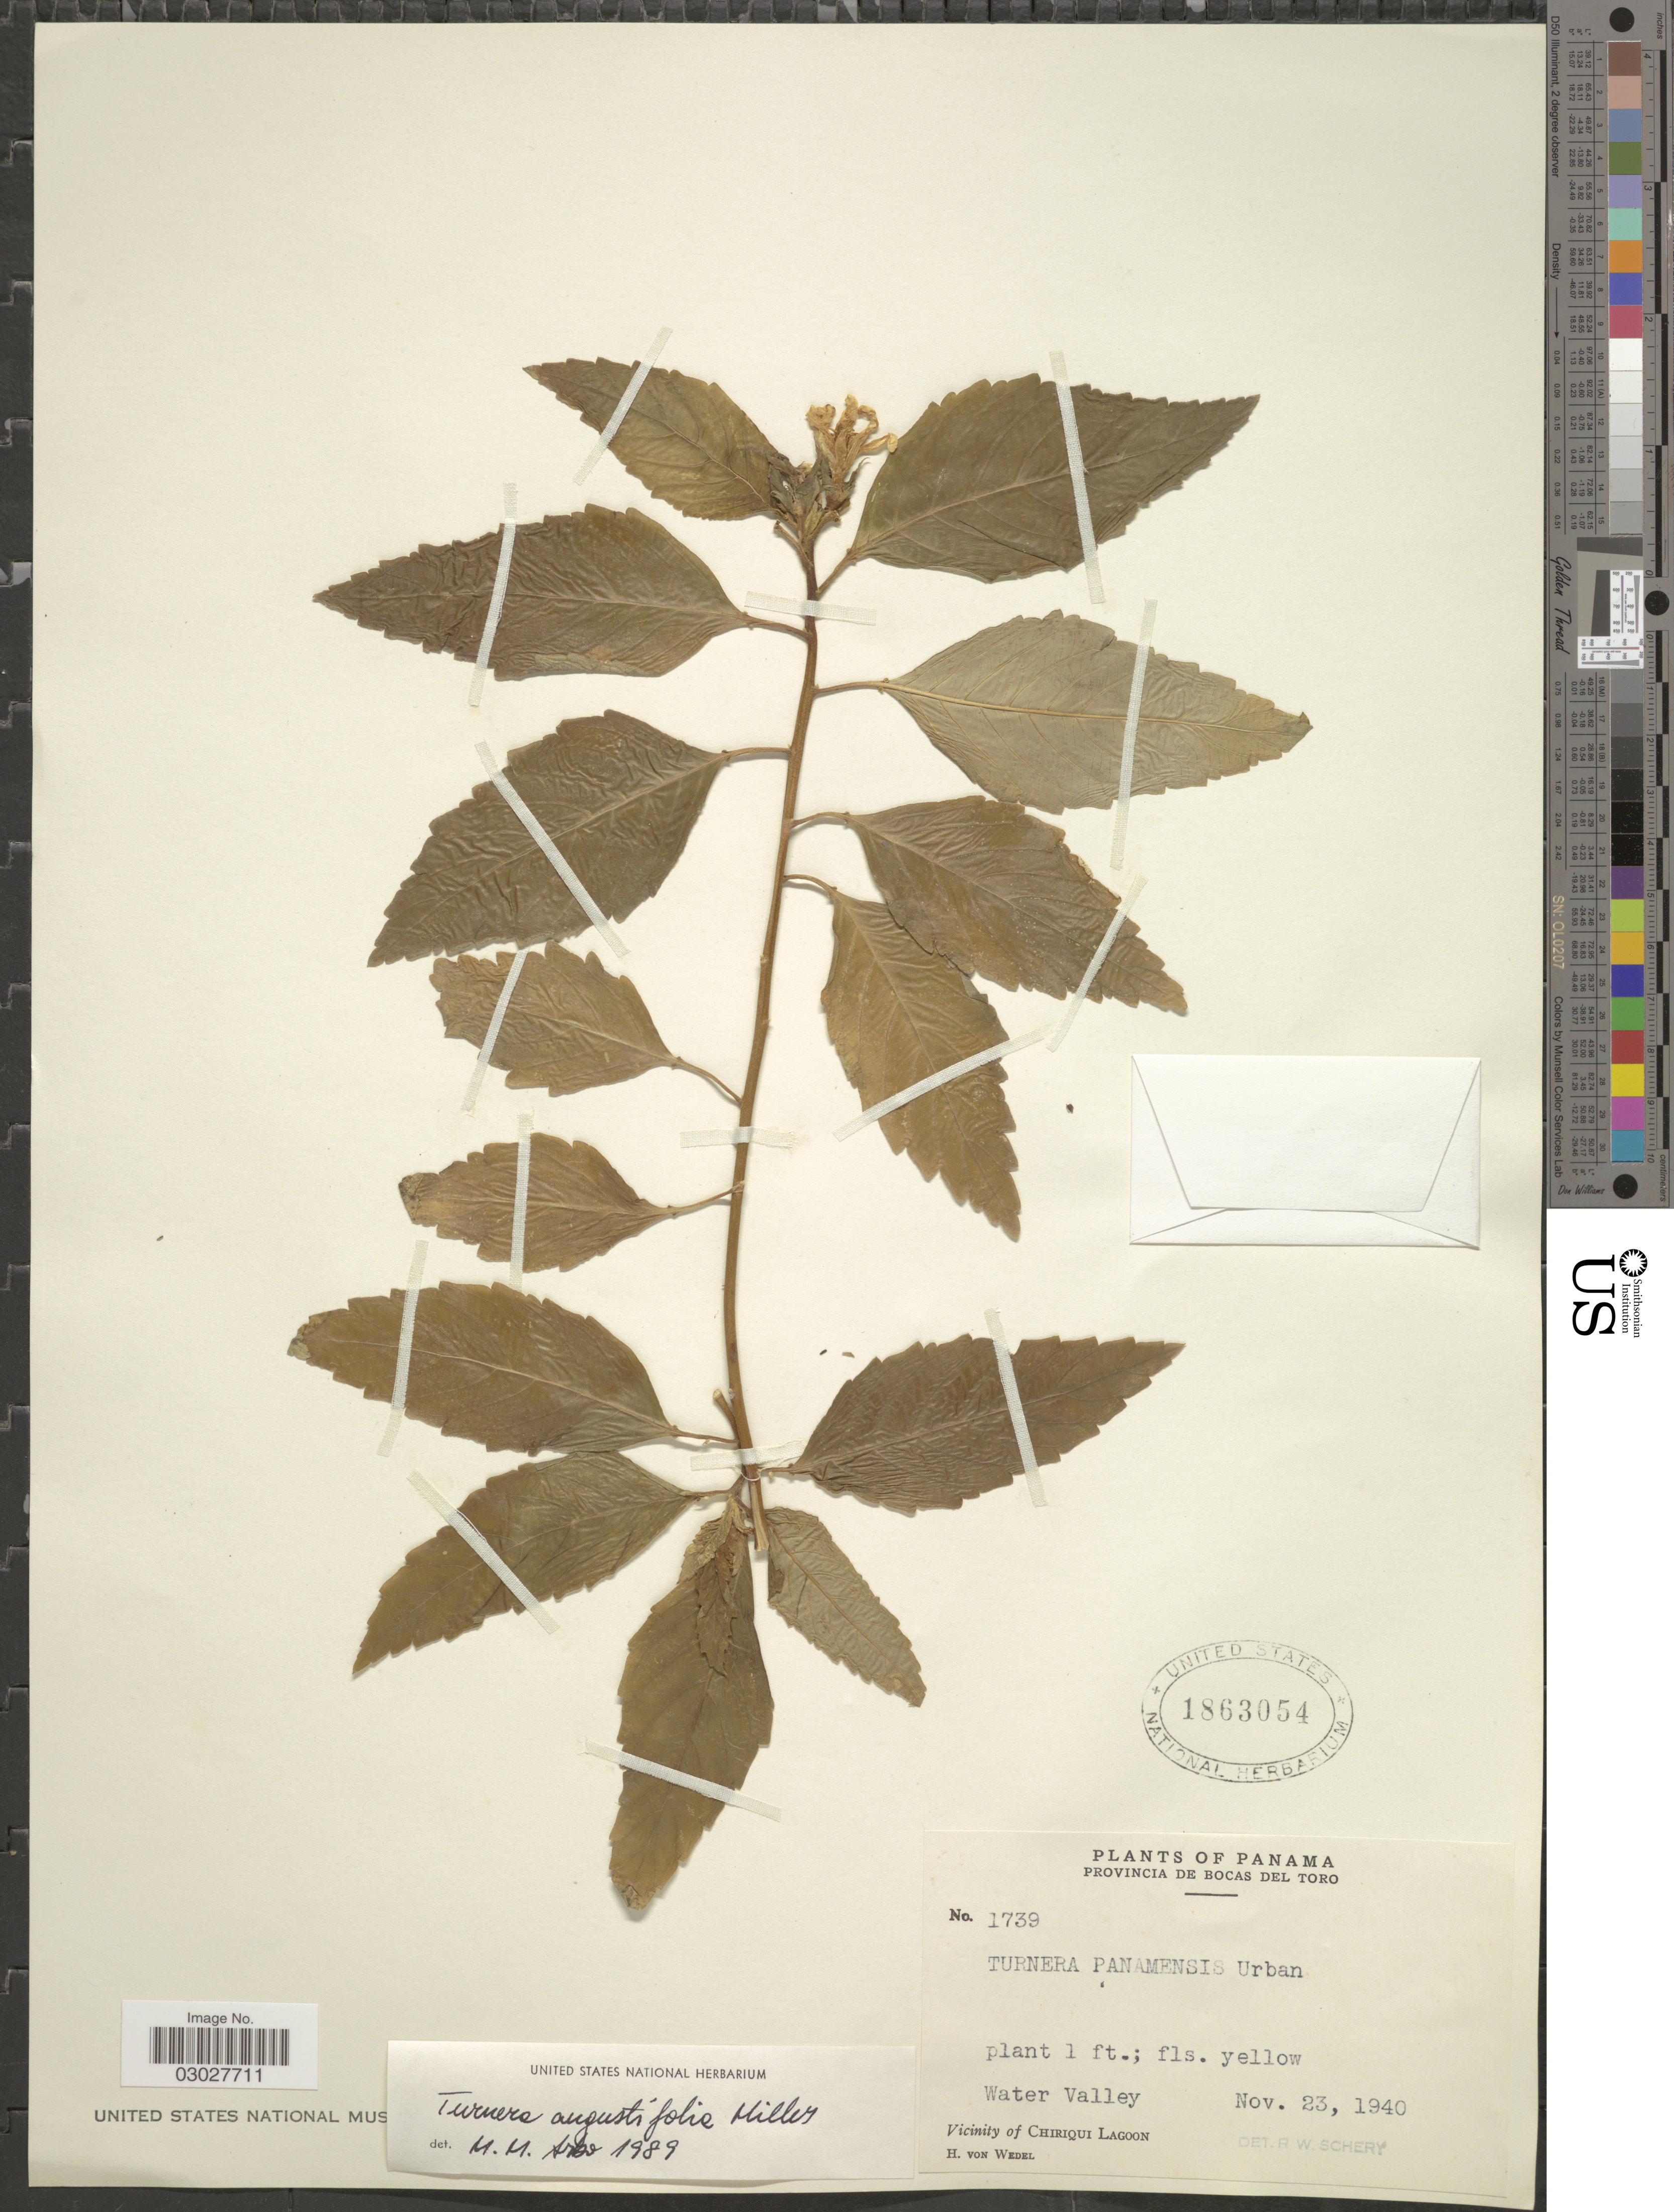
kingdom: Plantae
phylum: Tracheophyta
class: Magnoliopsida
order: Malpighiales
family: Turneraceae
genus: Turnera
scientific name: Turnera angustifolia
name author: Mill.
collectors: H. von Wedel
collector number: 1739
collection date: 1940-11-23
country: Panama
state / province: Bocas del Toro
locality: Water Valley. Vicinity of Chiriqui Lagoon.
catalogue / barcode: US 1863054